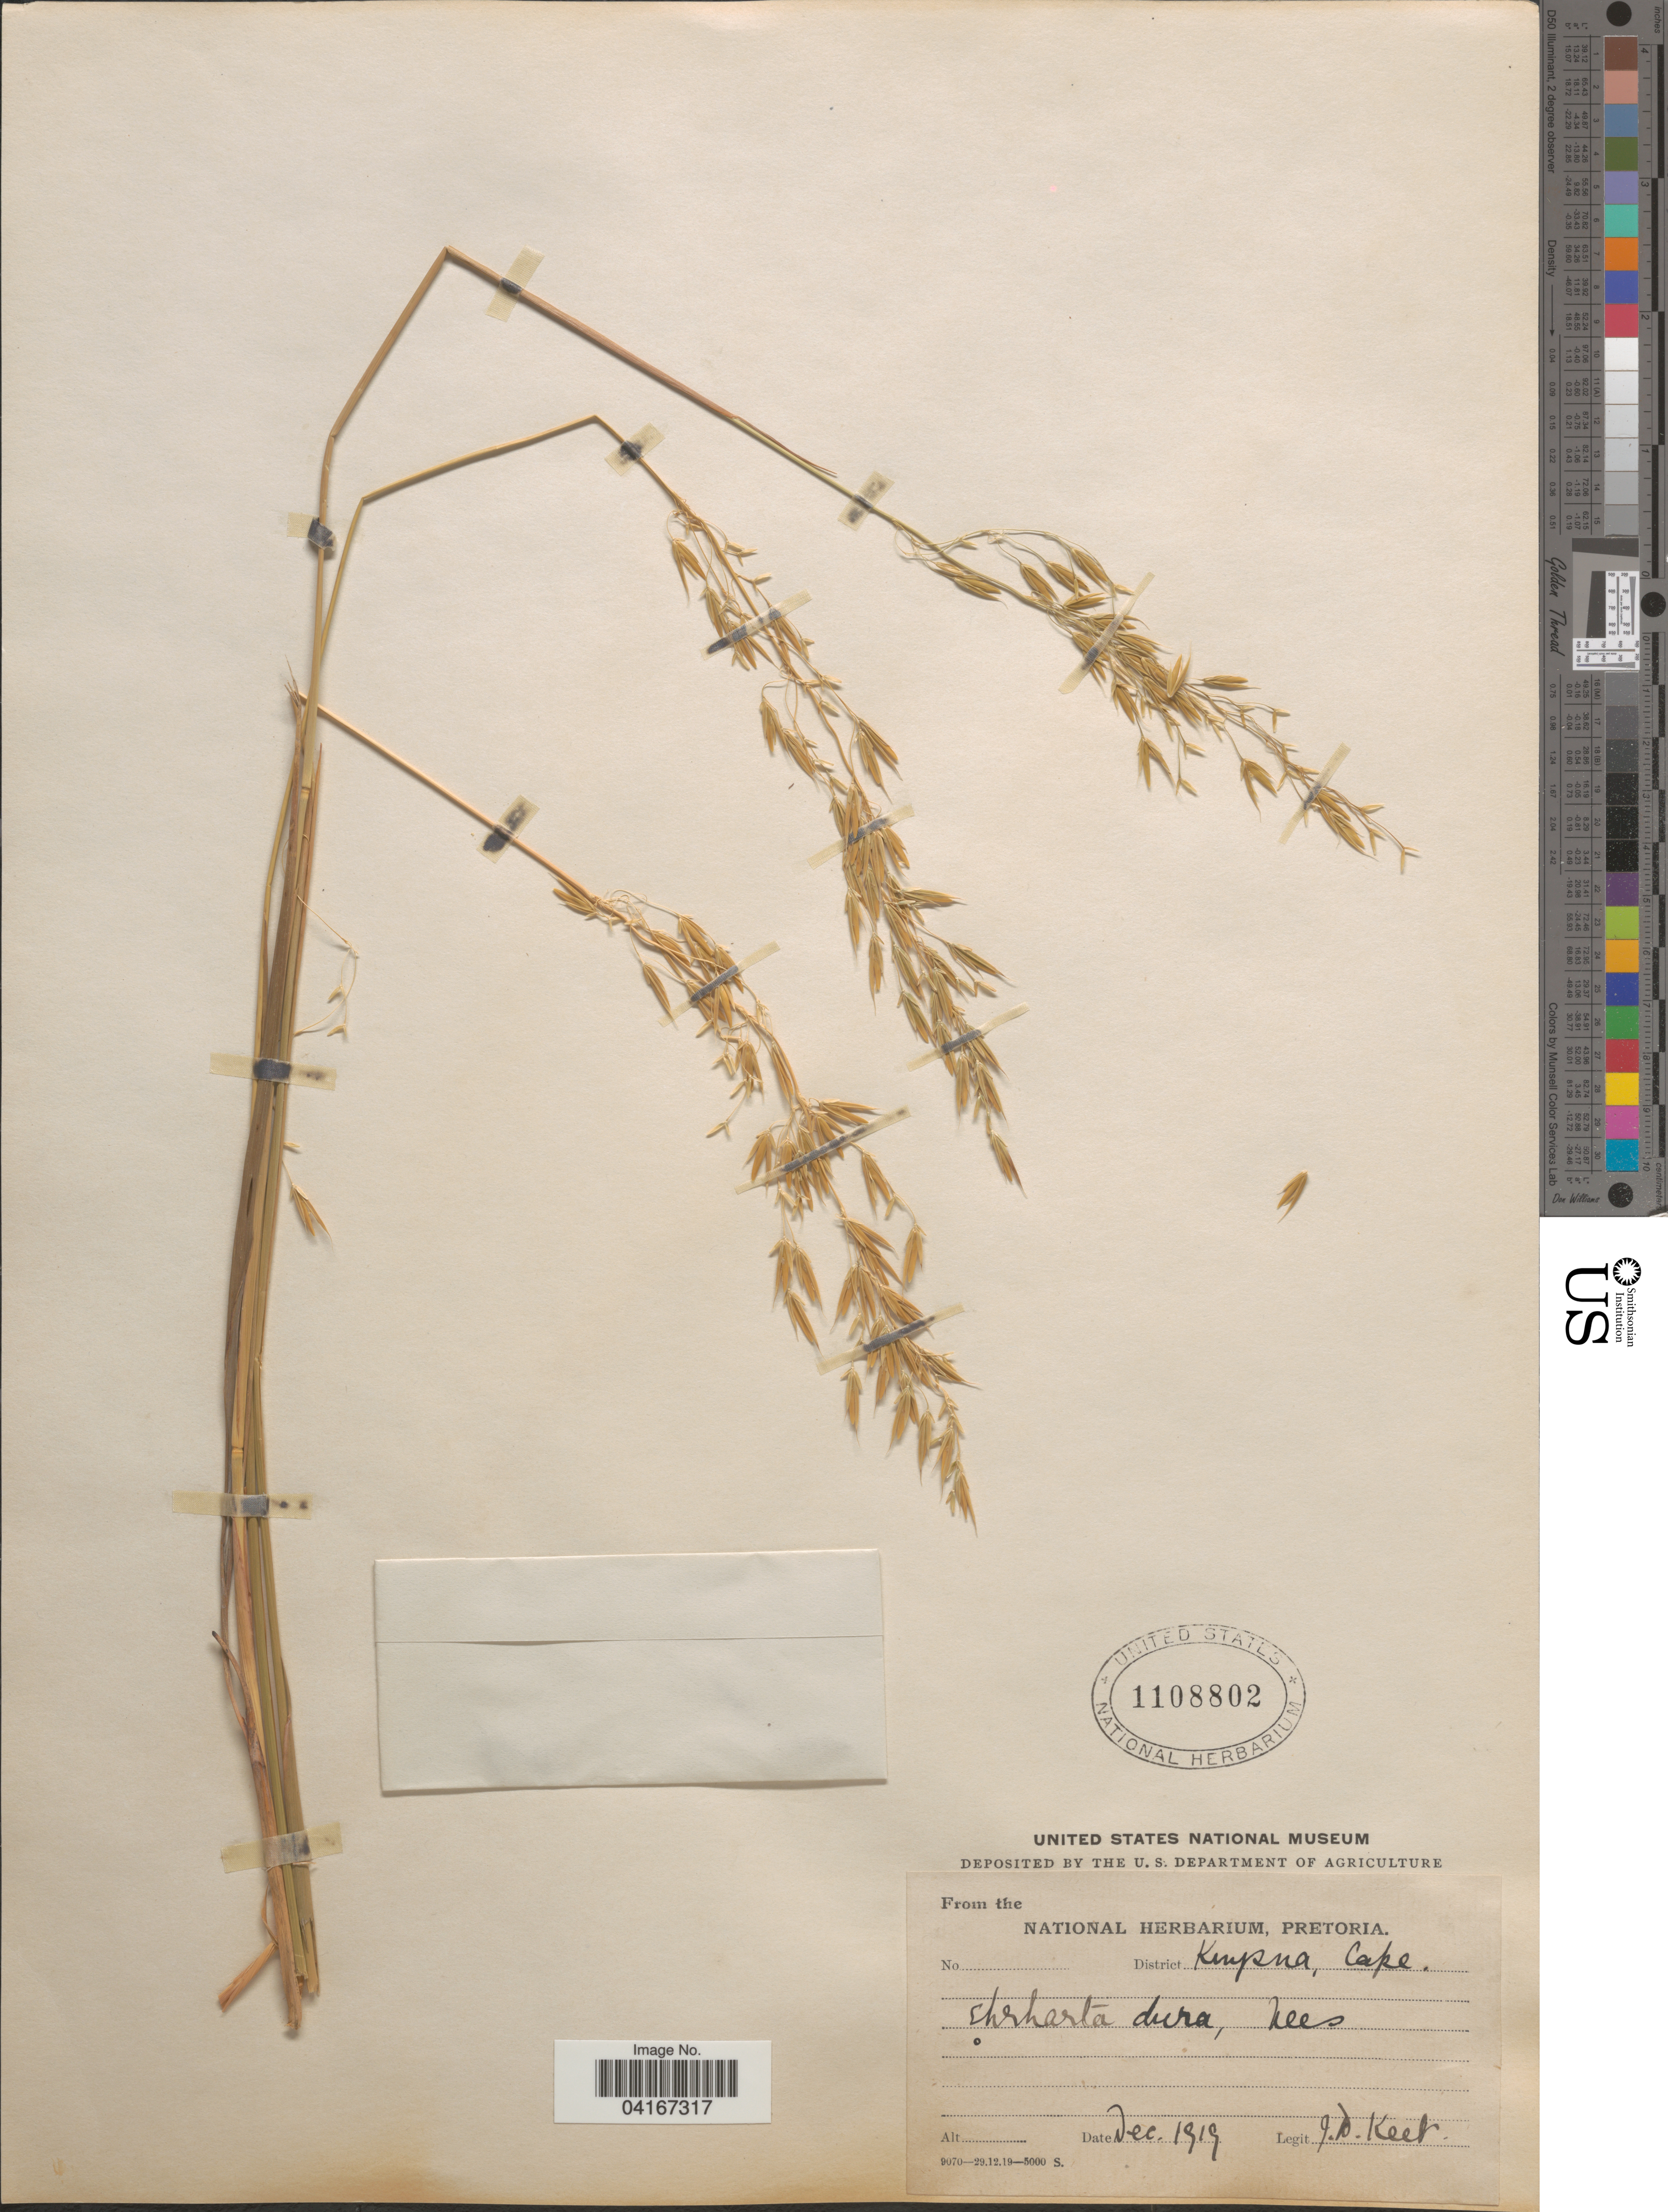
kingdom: Plantae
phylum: Tracheophyta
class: Liliopsida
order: Poales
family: Poaceae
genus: Ehrharta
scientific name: Ehrharta dura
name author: Nees ex Trin.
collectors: J. Keet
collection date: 1919-12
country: South Africa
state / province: Western Cape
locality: District Knysna, Cape.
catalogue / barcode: US 1108802